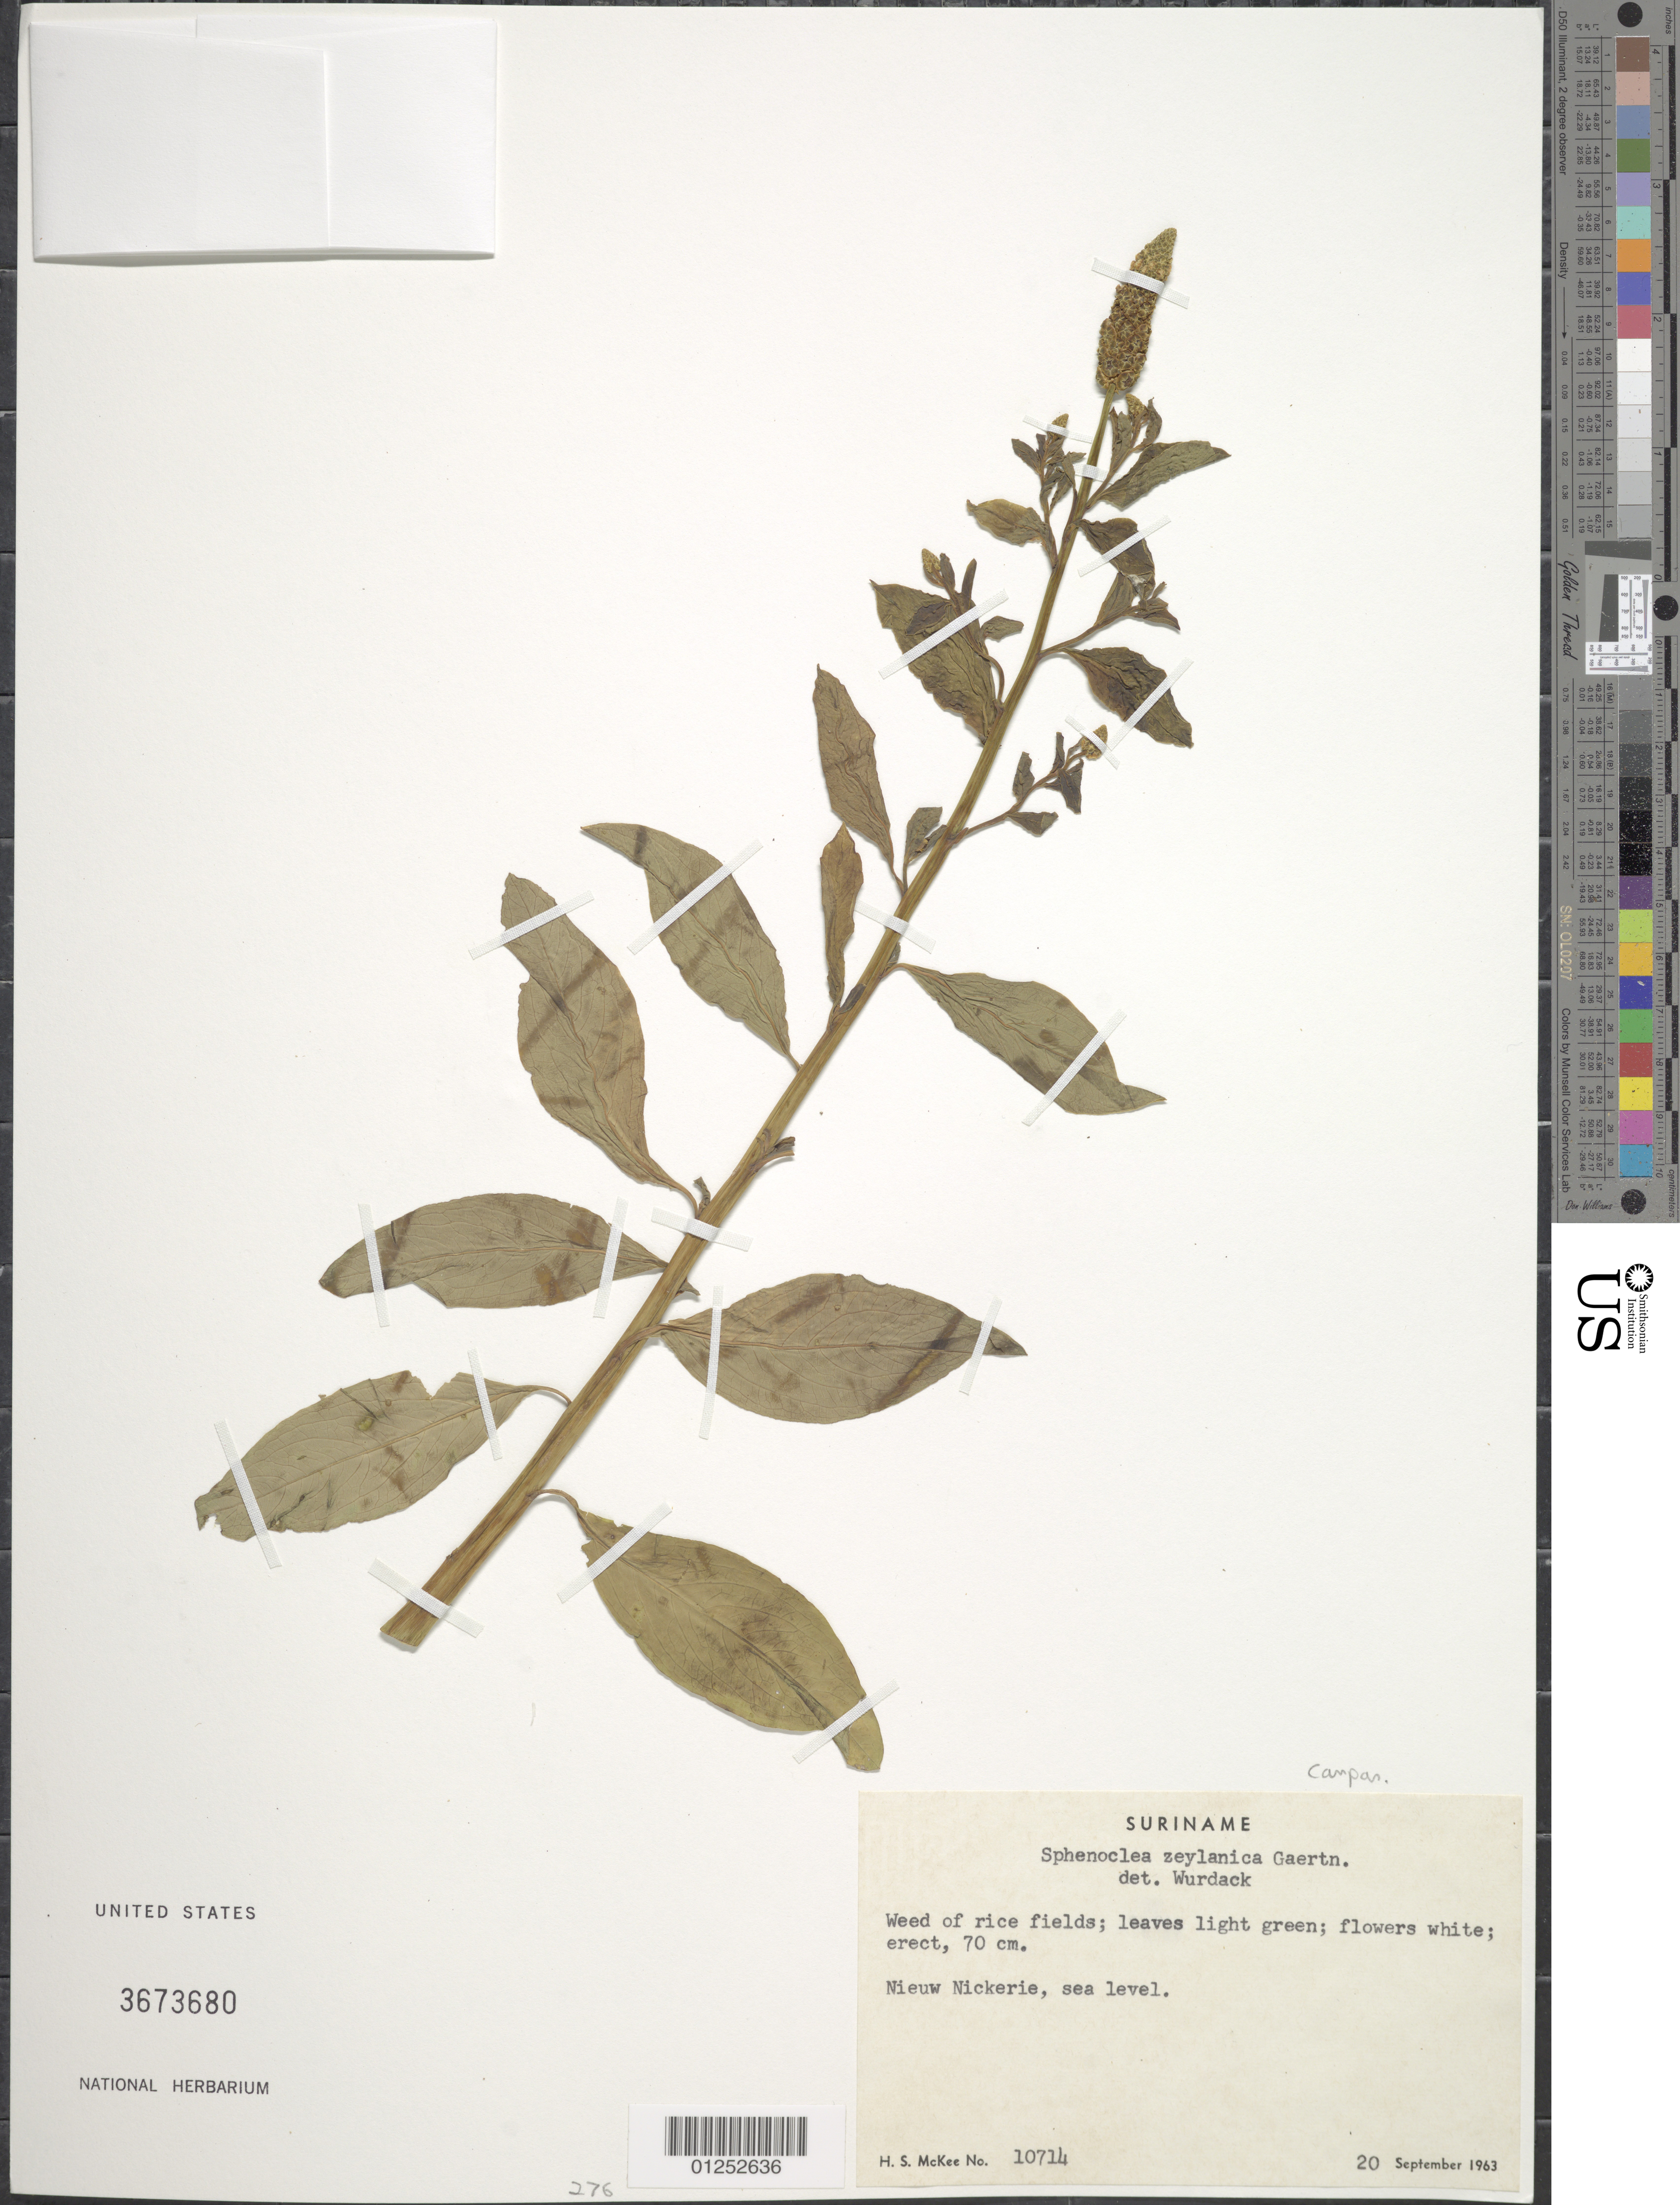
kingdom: Plantae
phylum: Tracheophyta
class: Magnoliopsida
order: Solanales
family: Sphenocleaceae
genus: Sphenoclea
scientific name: Sphenoclea zeylanica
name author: Gaertn.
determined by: Wurdack, John J., (US), US (UNITED STATES)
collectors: H. S. McKee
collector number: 10714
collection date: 1963-09-20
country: Suriname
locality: Nieuw Nickeri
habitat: Weed of rice fields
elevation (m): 0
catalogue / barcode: US 3673680